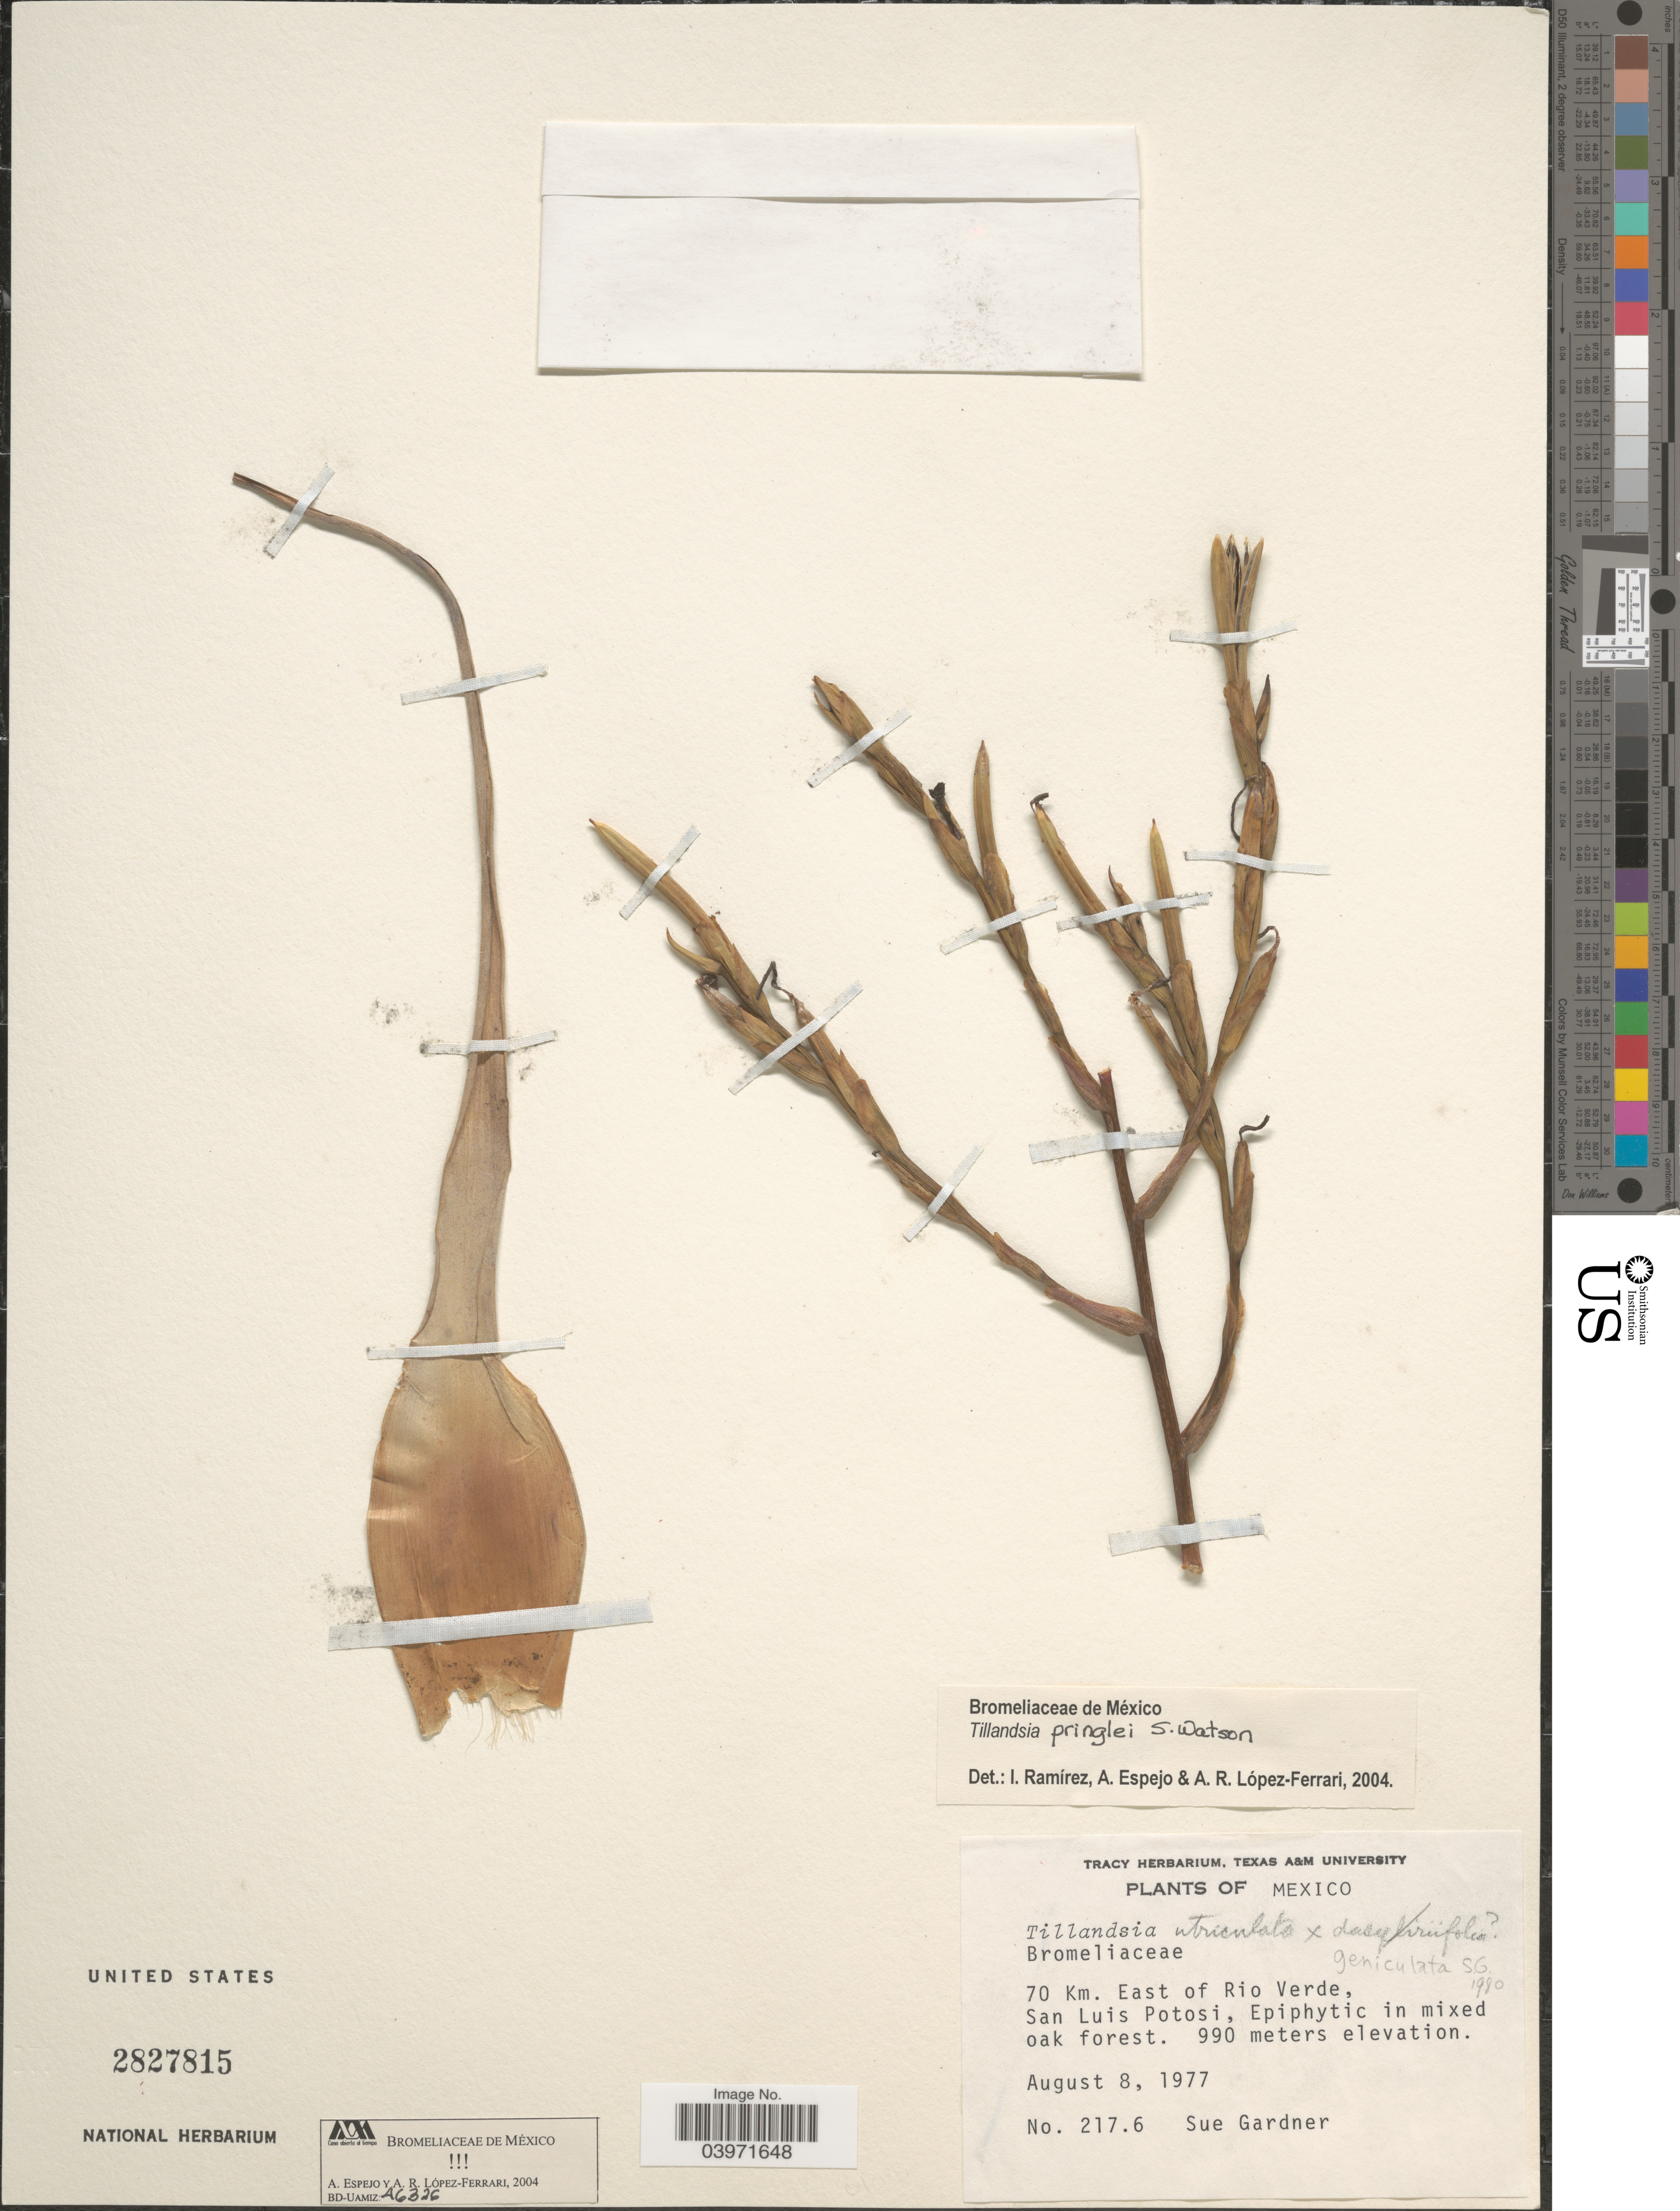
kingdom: Plantae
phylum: Tracheophyta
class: Liliopsida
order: Poales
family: Bromeliaceae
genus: Tillandsia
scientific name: Tillandsia utriculata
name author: L.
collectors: S. Gardner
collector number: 217.6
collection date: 1977-08-08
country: Mexico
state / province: San Luis Potosí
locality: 70 Km. East of Rio Verde.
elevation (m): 990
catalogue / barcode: US 2827815